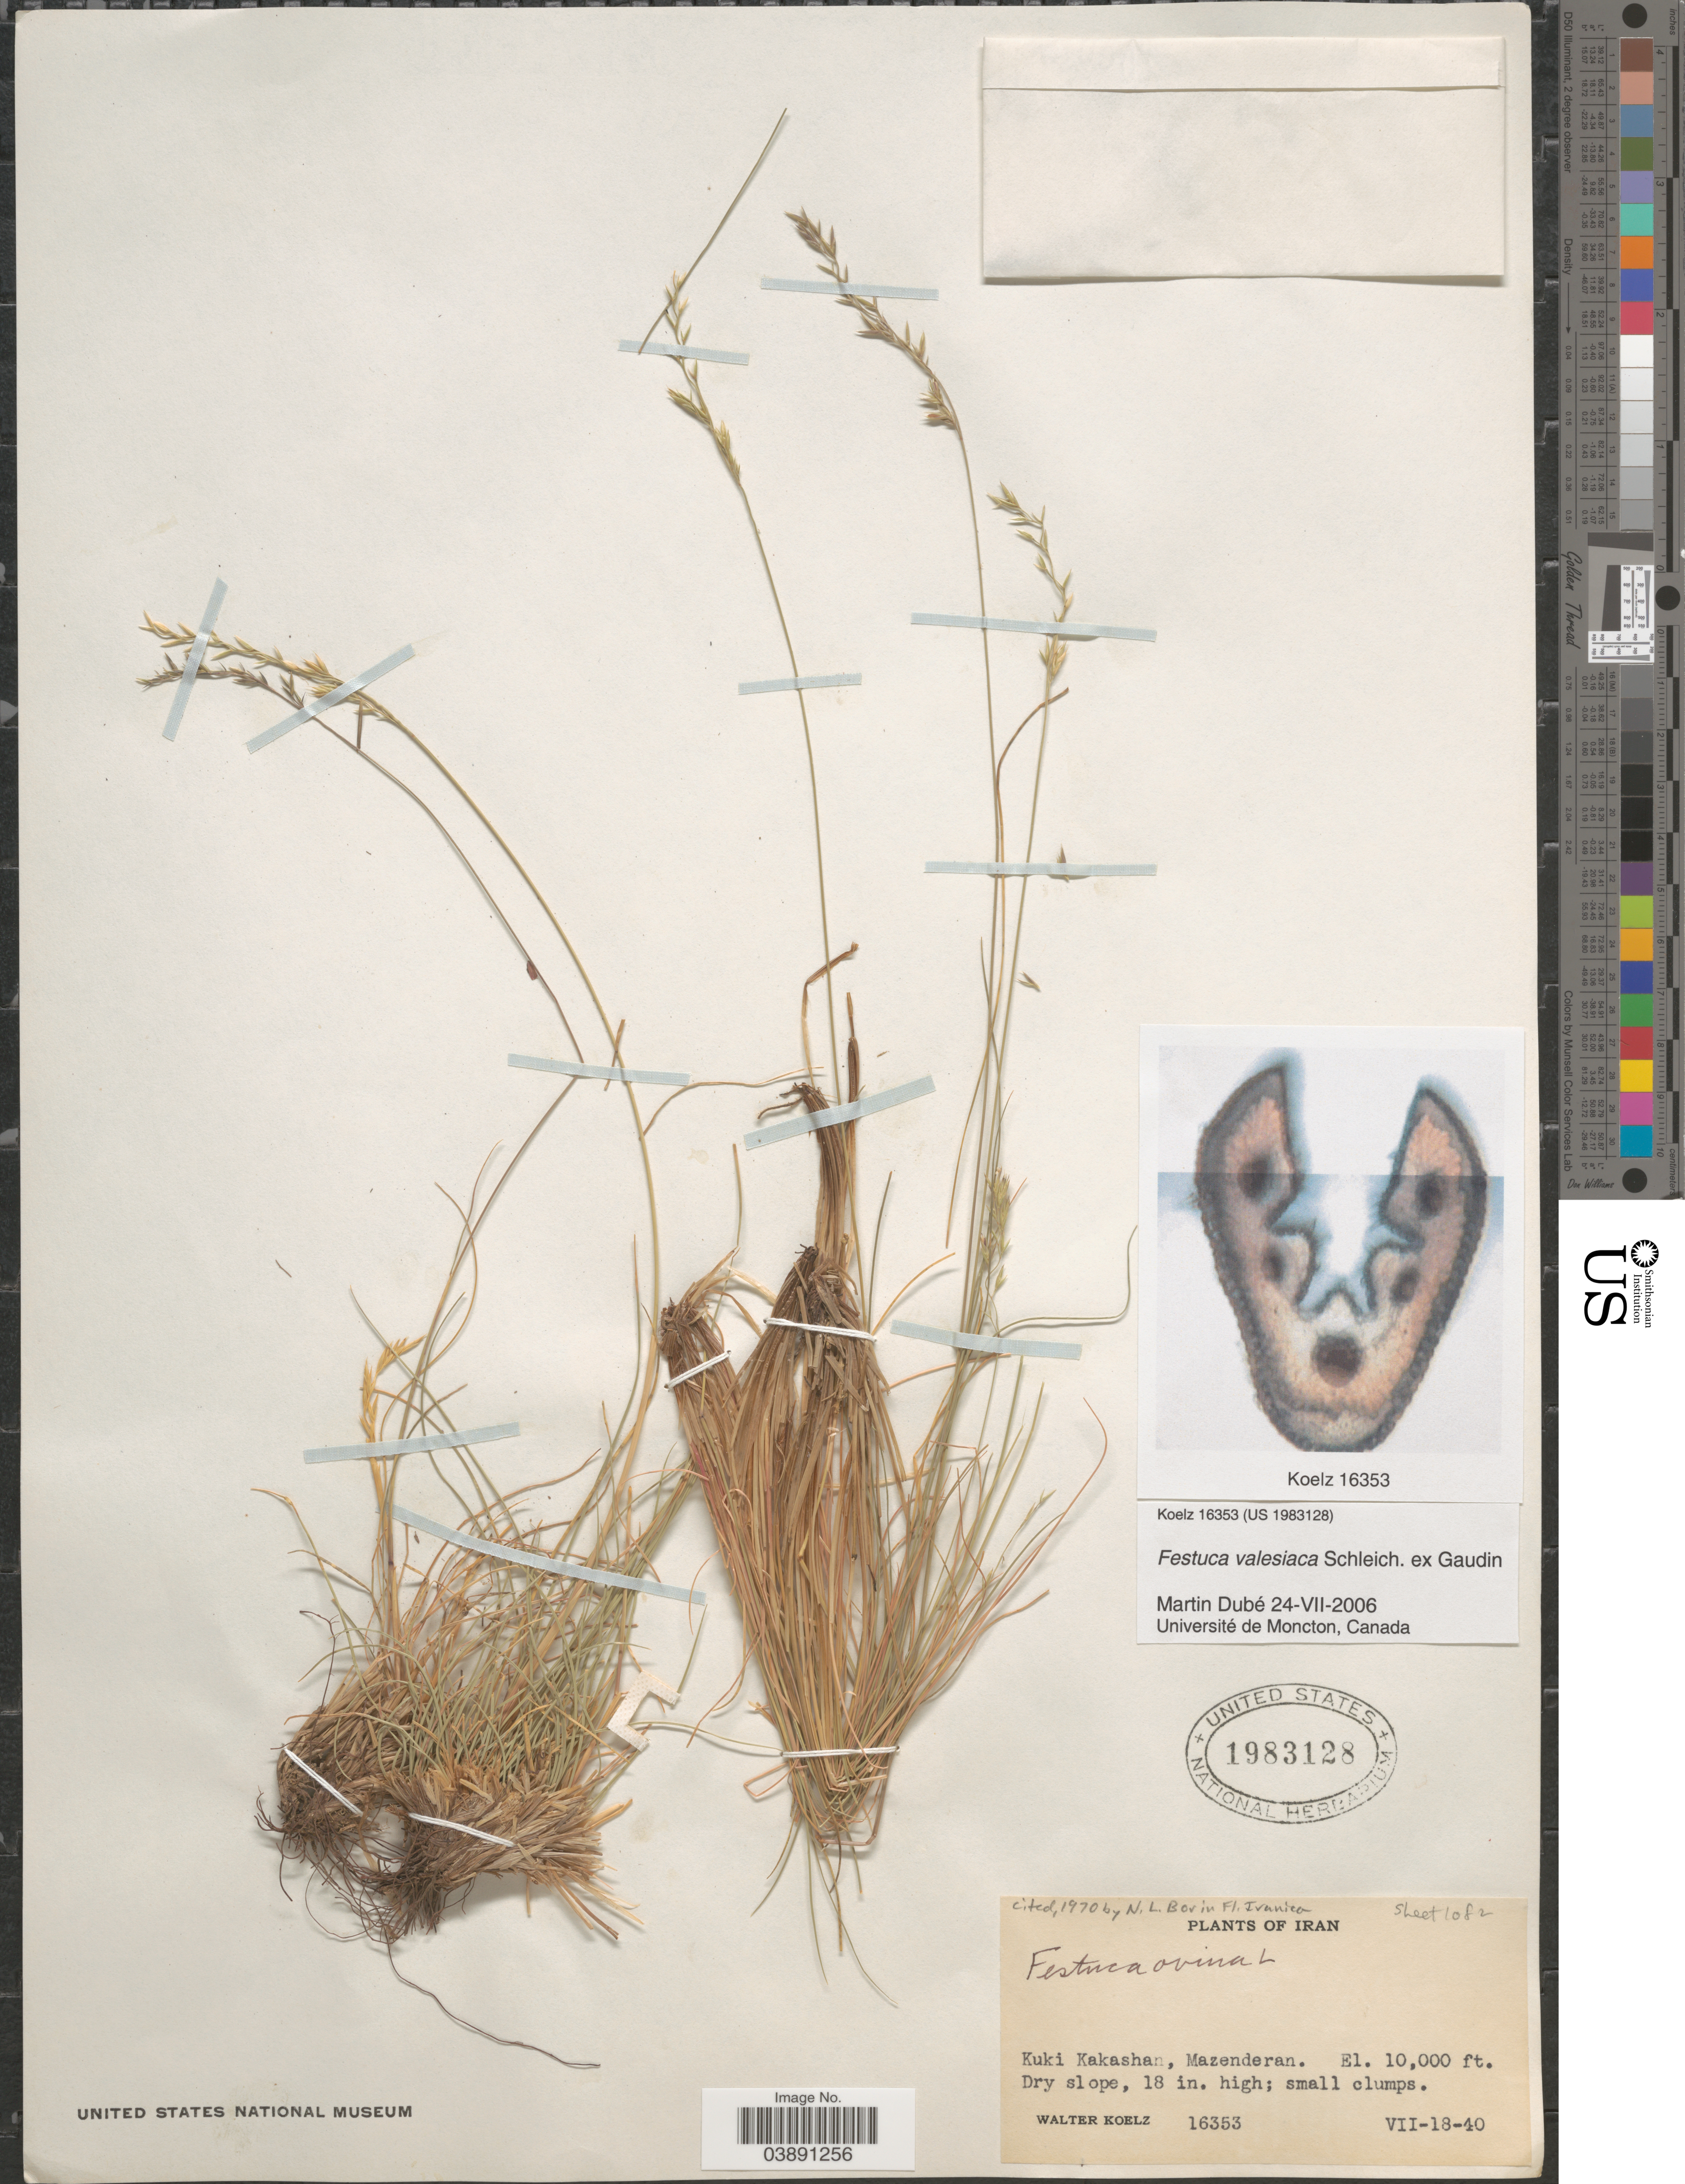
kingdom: Plantae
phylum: Tracheophyta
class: Liliopsida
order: Poales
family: Poaceae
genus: Festuca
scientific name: Festuca valesiaca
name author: Schleich. ex Gaudin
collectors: W. N. Koelz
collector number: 16353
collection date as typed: Transcribed d/m/y: 18/7/40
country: Iran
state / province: Mazandaran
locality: Kuki Kakashan, Mazenderan.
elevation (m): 3048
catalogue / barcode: US 1983128